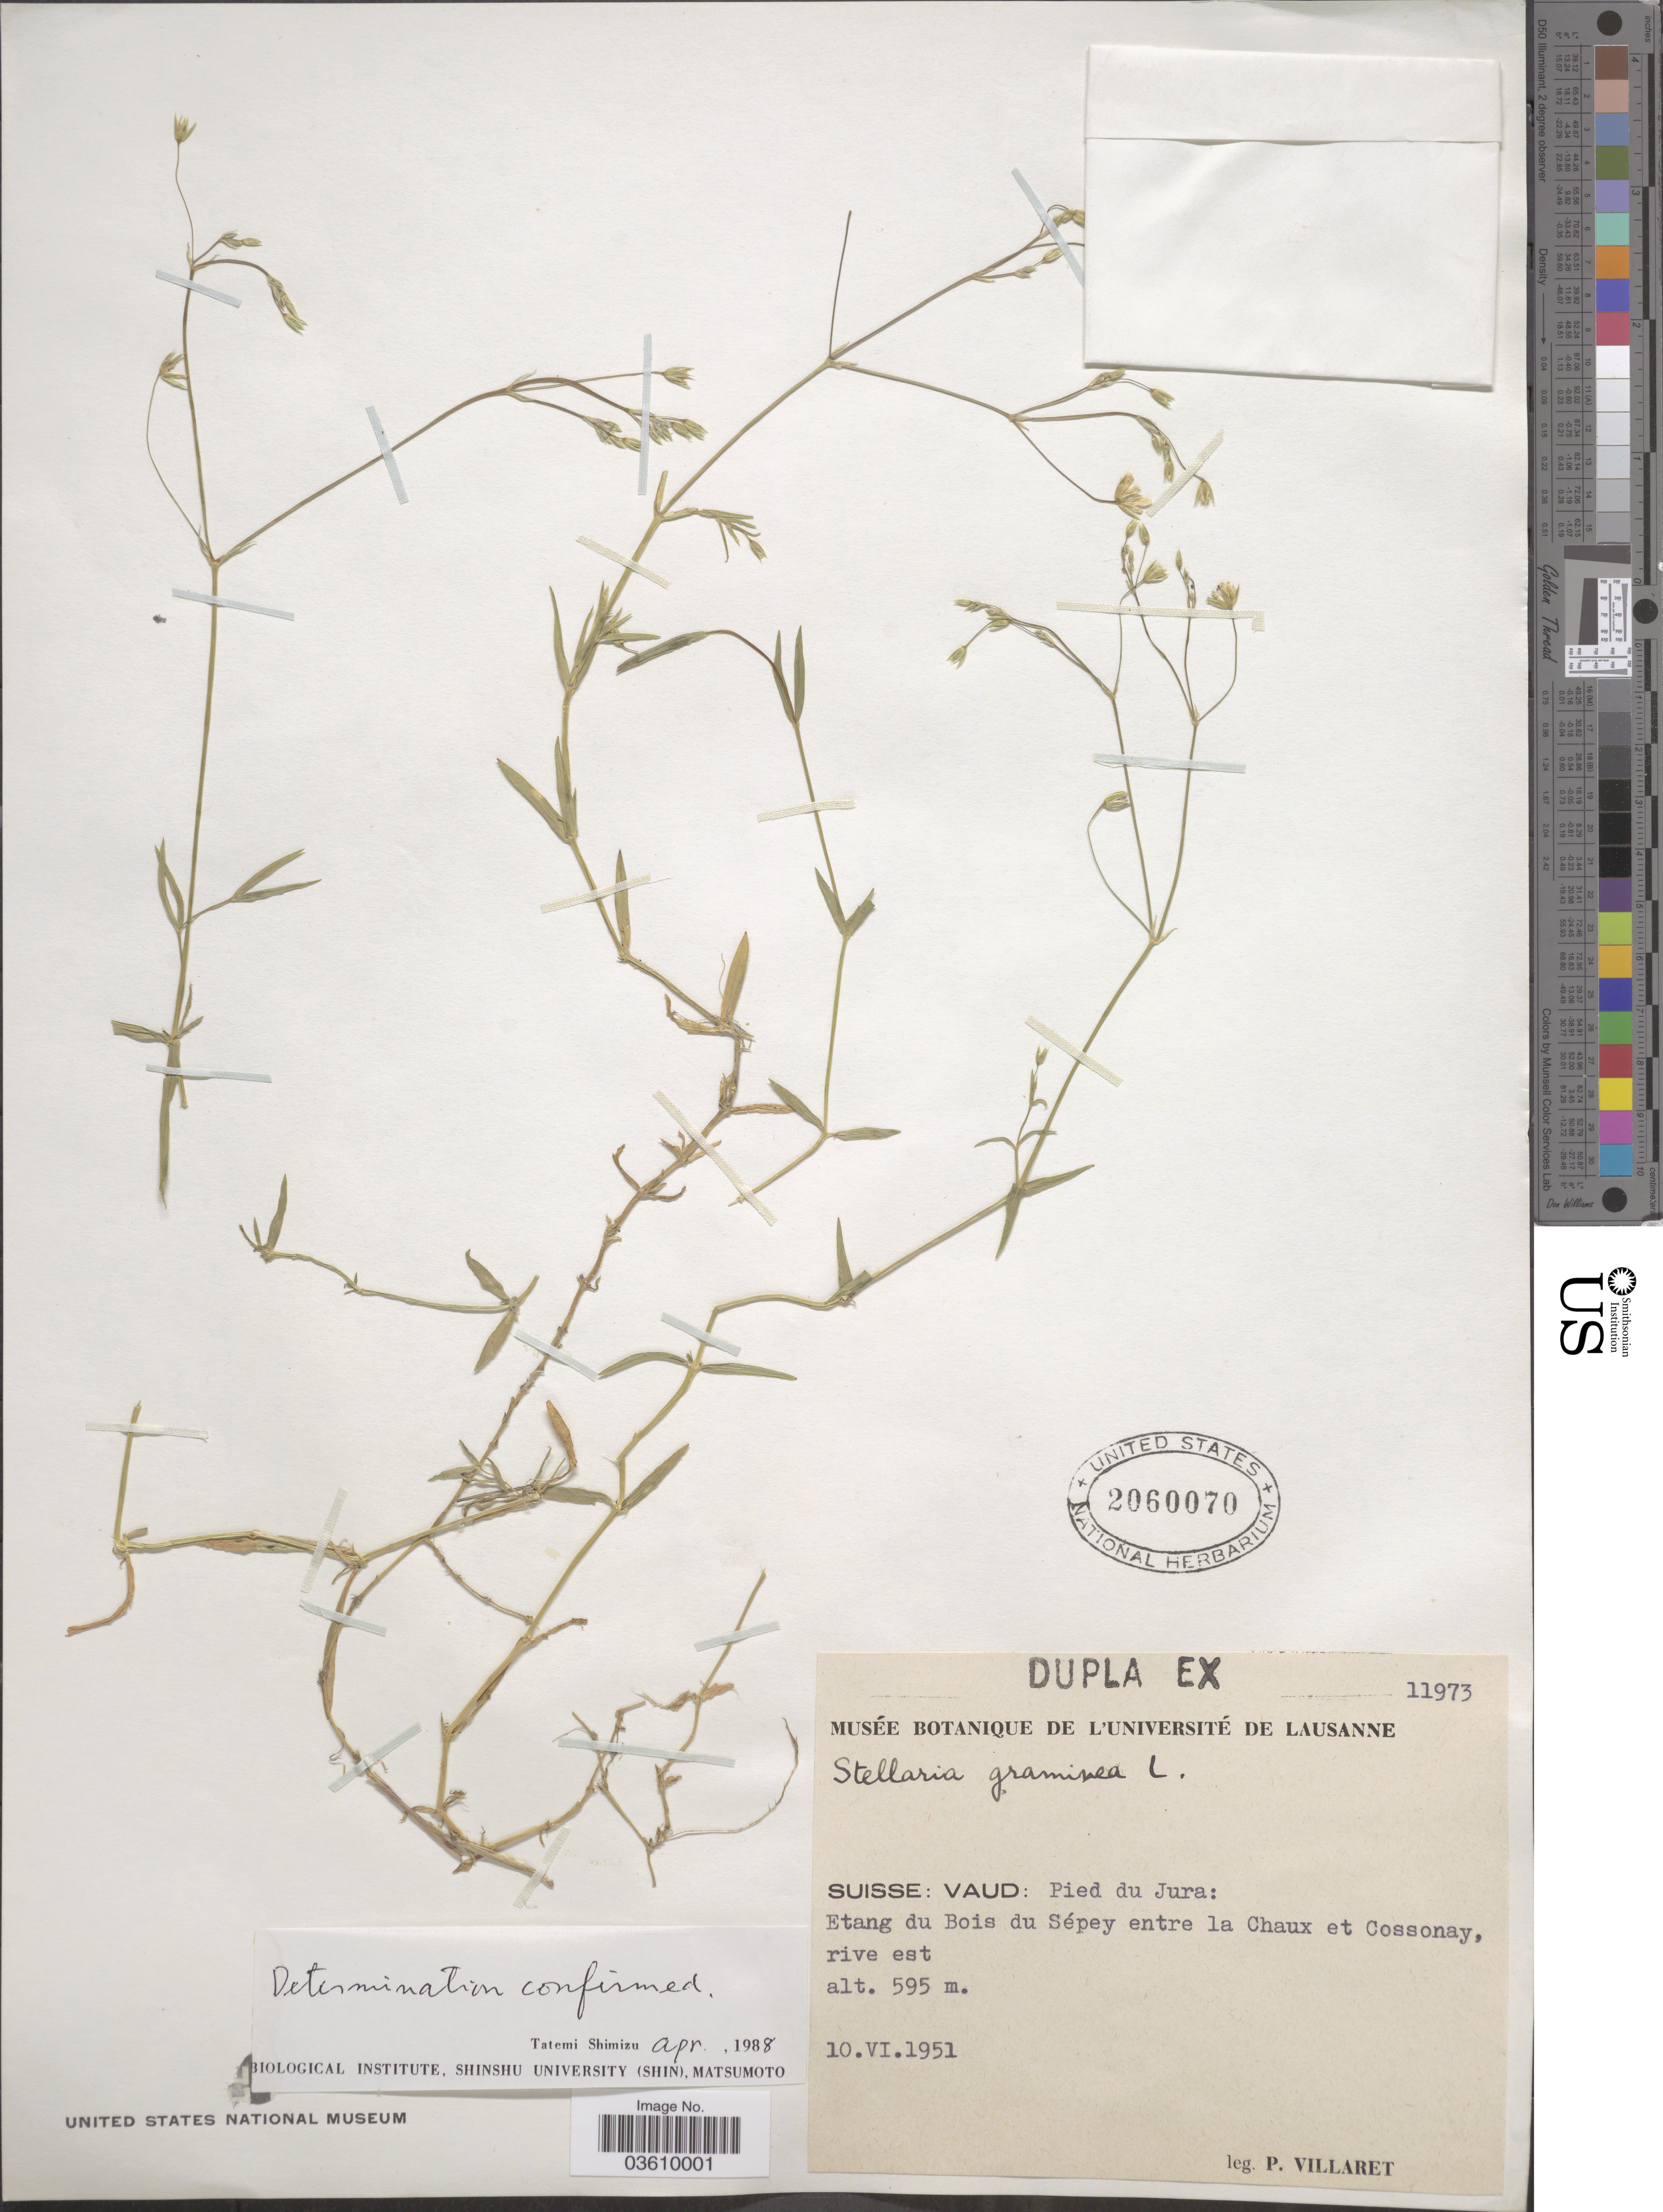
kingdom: Plantae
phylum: Tracheophyta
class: Magnoliopsida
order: Caryophyllales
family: Caryophyllaceae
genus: Stellaria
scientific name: Stellaria graminea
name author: L.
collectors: P. Villaret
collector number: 11973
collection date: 1951-06-10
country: Switzerland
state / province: Vaud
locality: Suisse: Vaud: Pied du Jura: Etang du Bois du Sépey entre la Chaux et Cossonay, rive est.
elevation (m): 595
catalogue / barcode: US 2060070